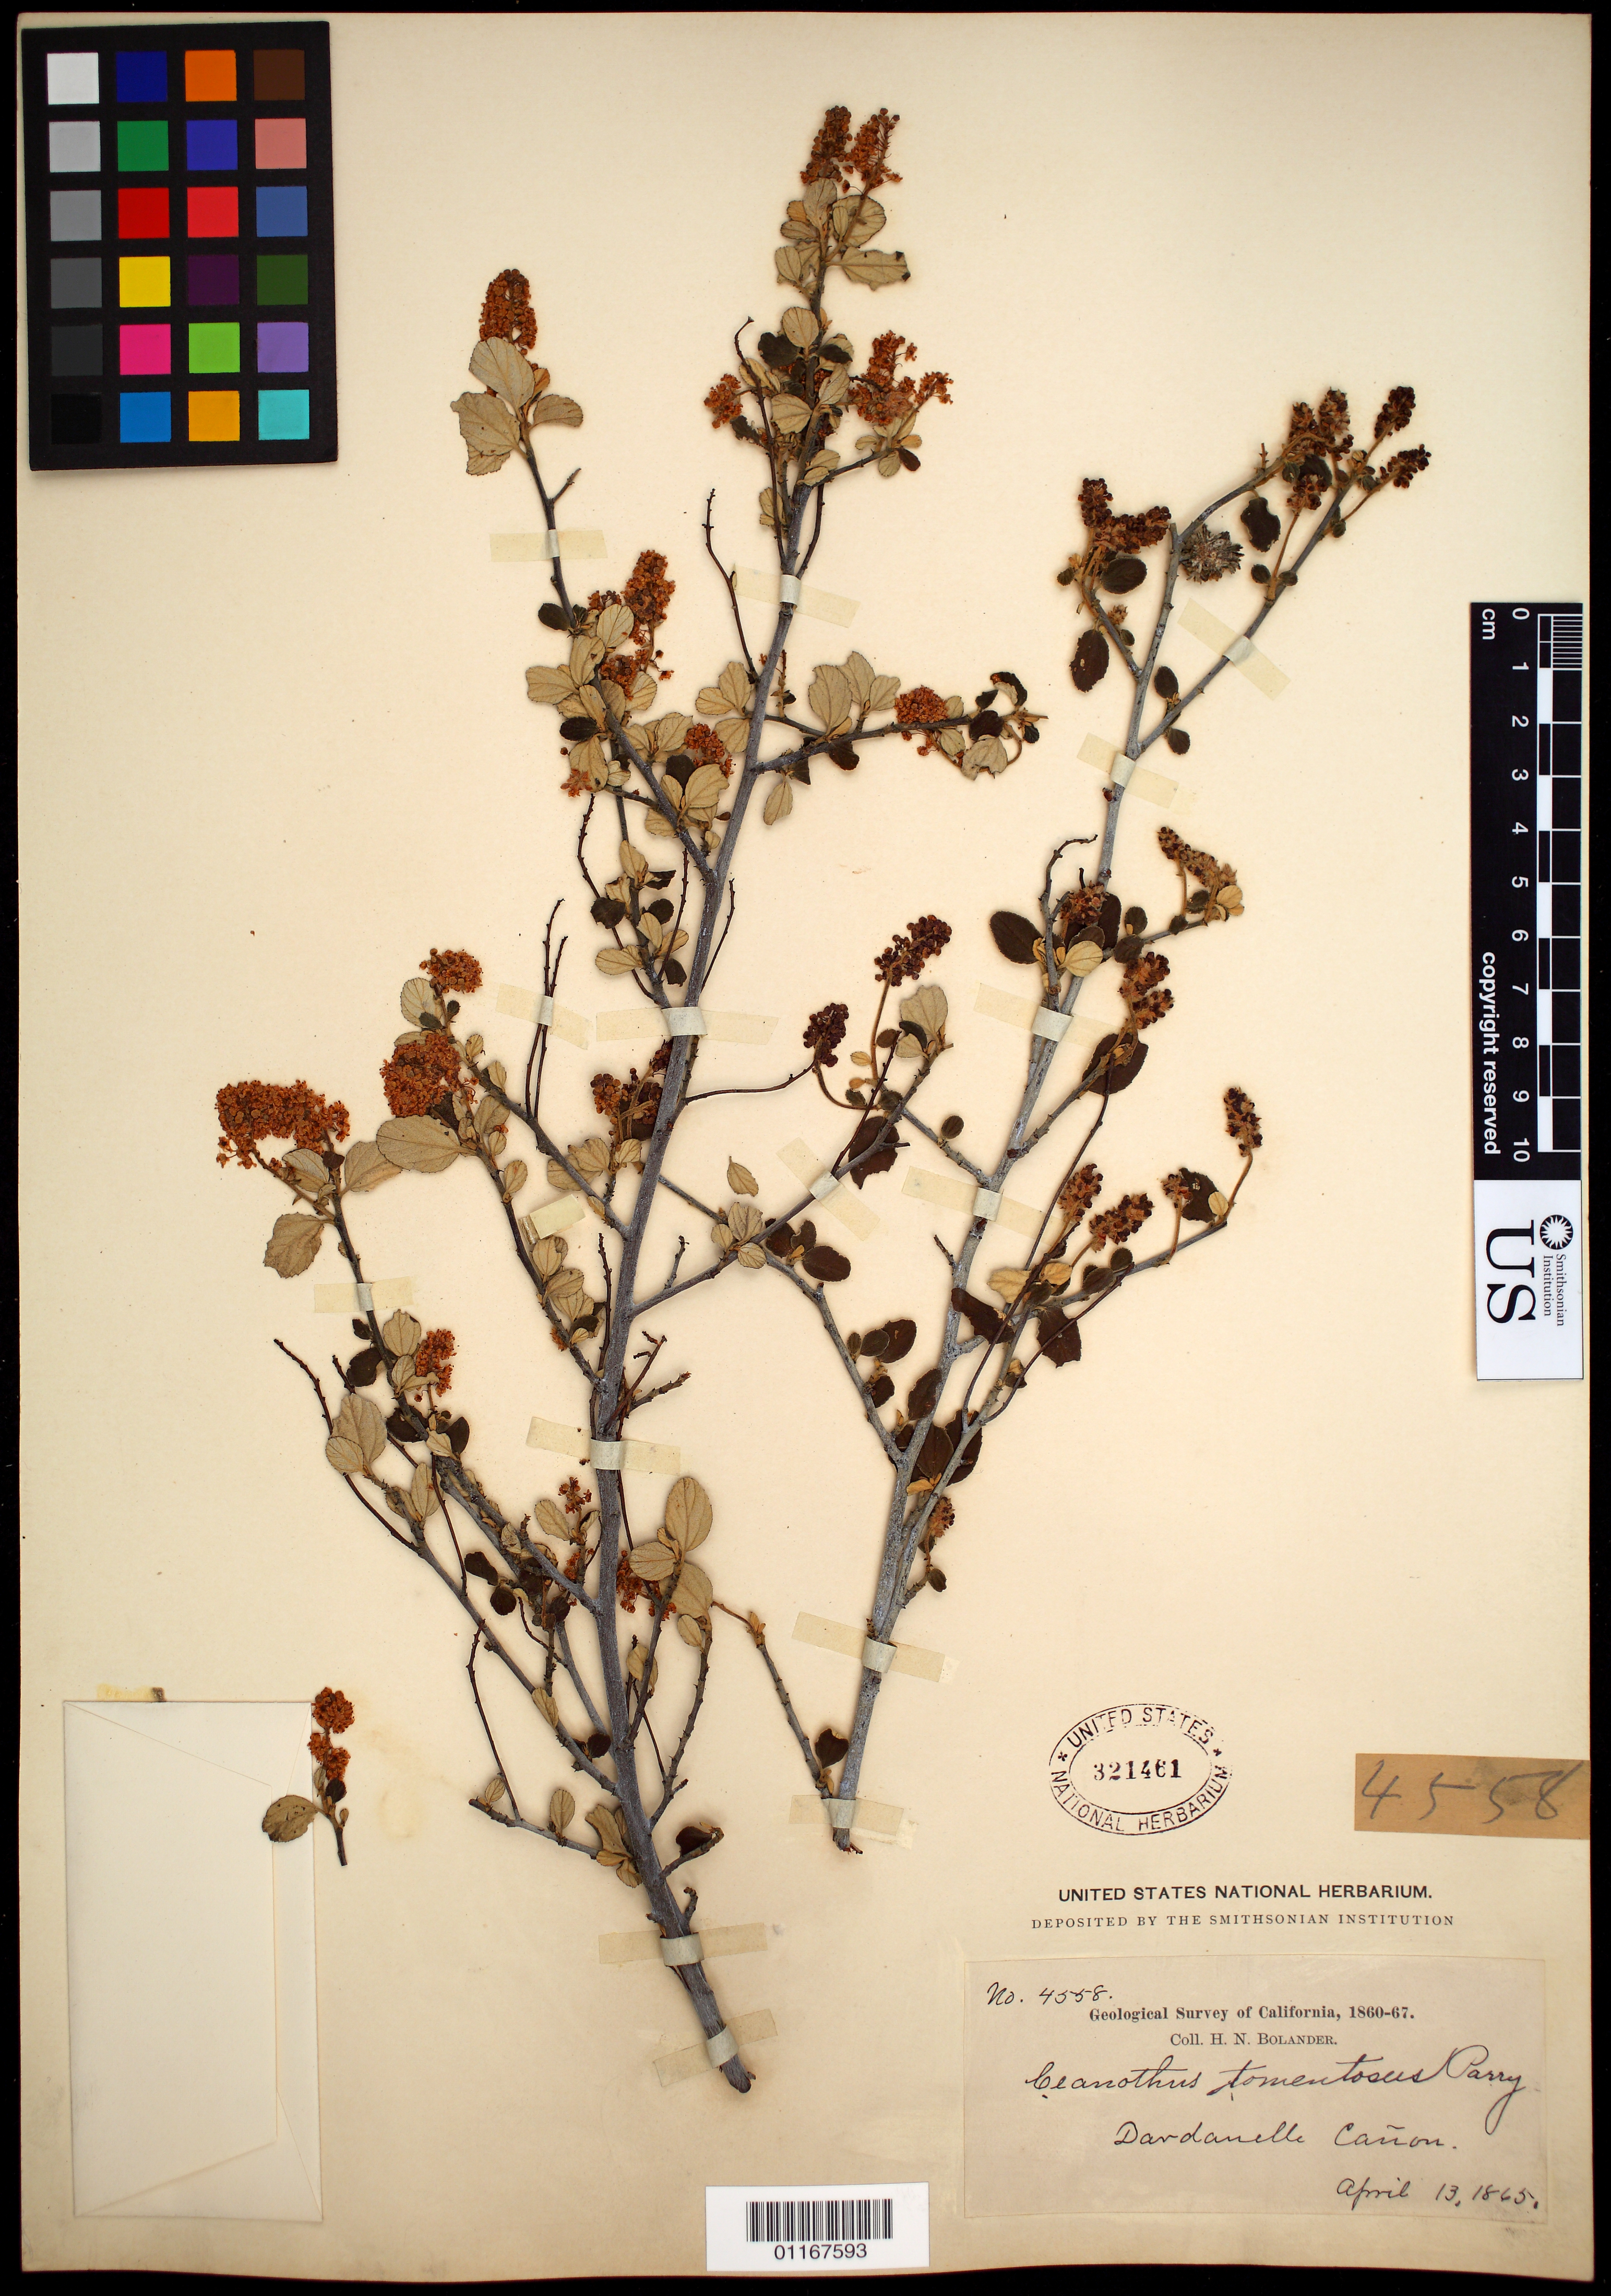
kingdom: Plantae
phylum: Tracheophyta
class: Magnoliopsida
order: Rosales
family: Rhamnaceae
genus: Ceanothus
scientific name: Ceanothus tomentosus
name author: Parry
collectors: H. Bolander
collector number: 4558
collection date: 1865-04-13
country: United States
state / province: California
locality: Dardanelle Canyon.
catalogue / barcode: US 321461